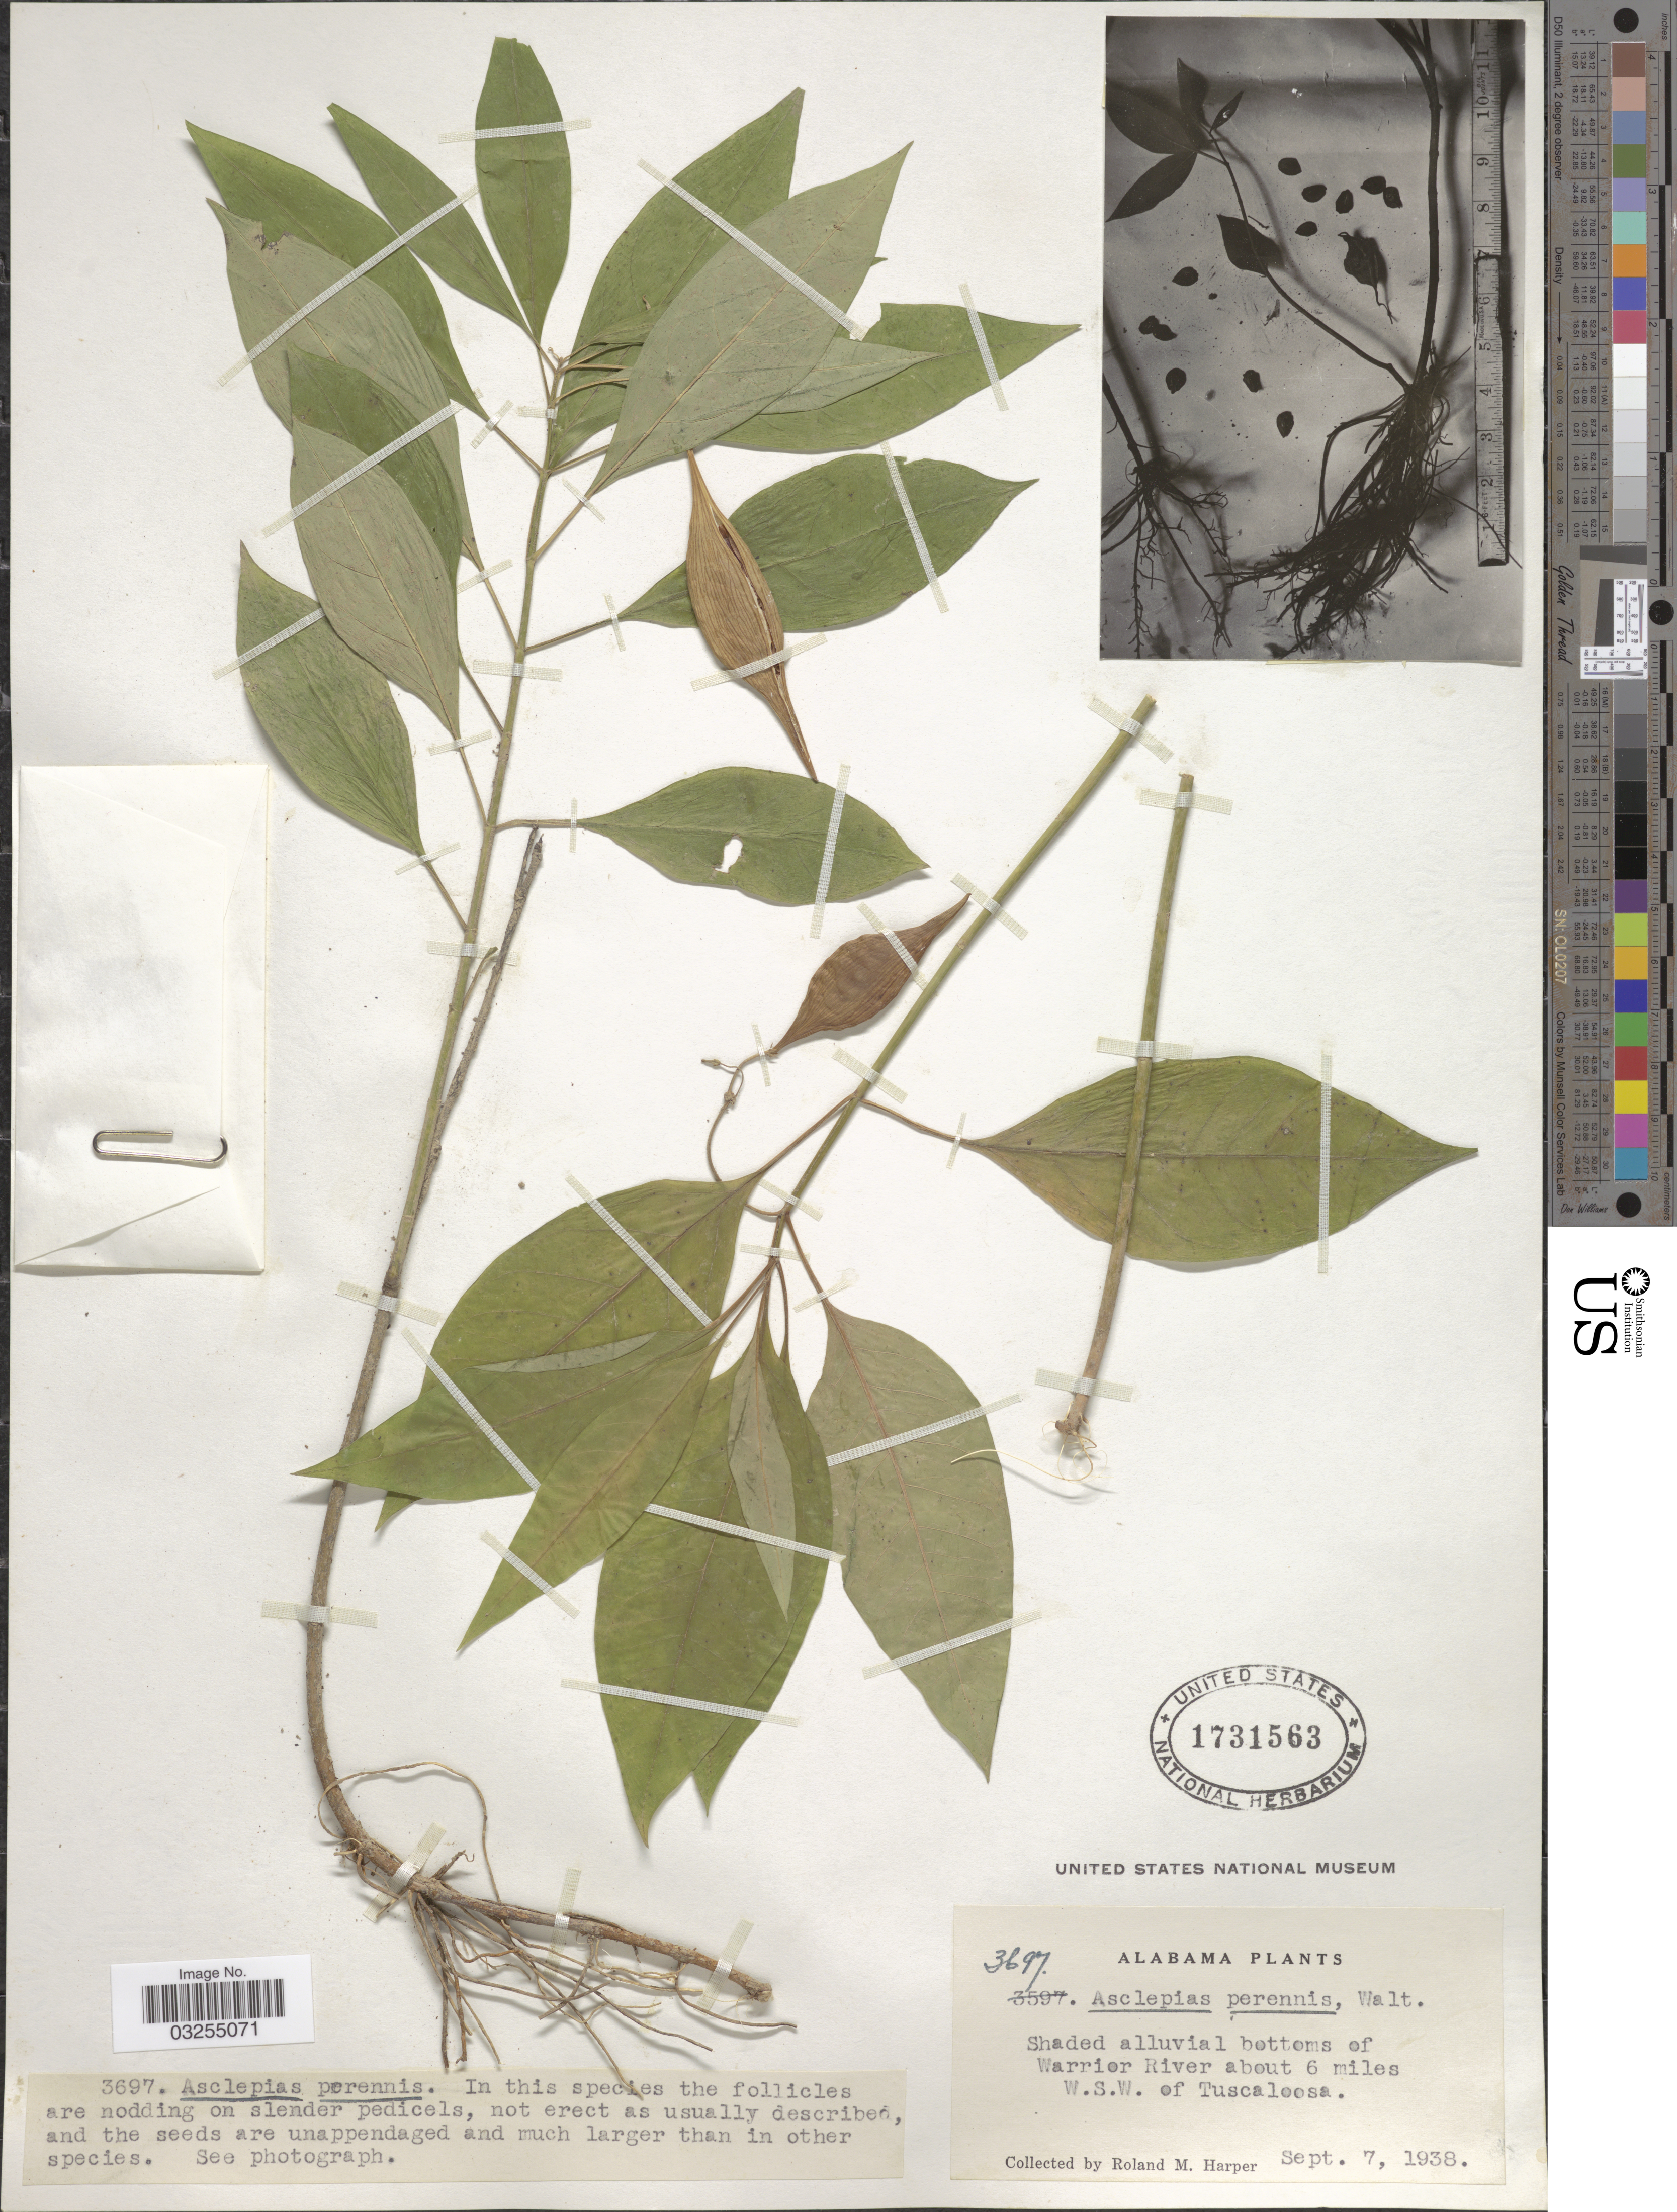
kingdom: Plantae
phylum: Tracheophyta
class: Magnoliopsida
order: Gentianales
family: Apocynaceae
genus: Asclepias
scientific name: Asclepias perennis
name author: Walter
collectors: R. M. Harper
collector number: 3697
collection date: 1938-09-07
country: United States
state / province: Alabama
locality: Shaded alluvial bottoms of Warrior River about 6 miles W. S. W. of Tuscaloosa.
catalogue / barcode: US 1731563